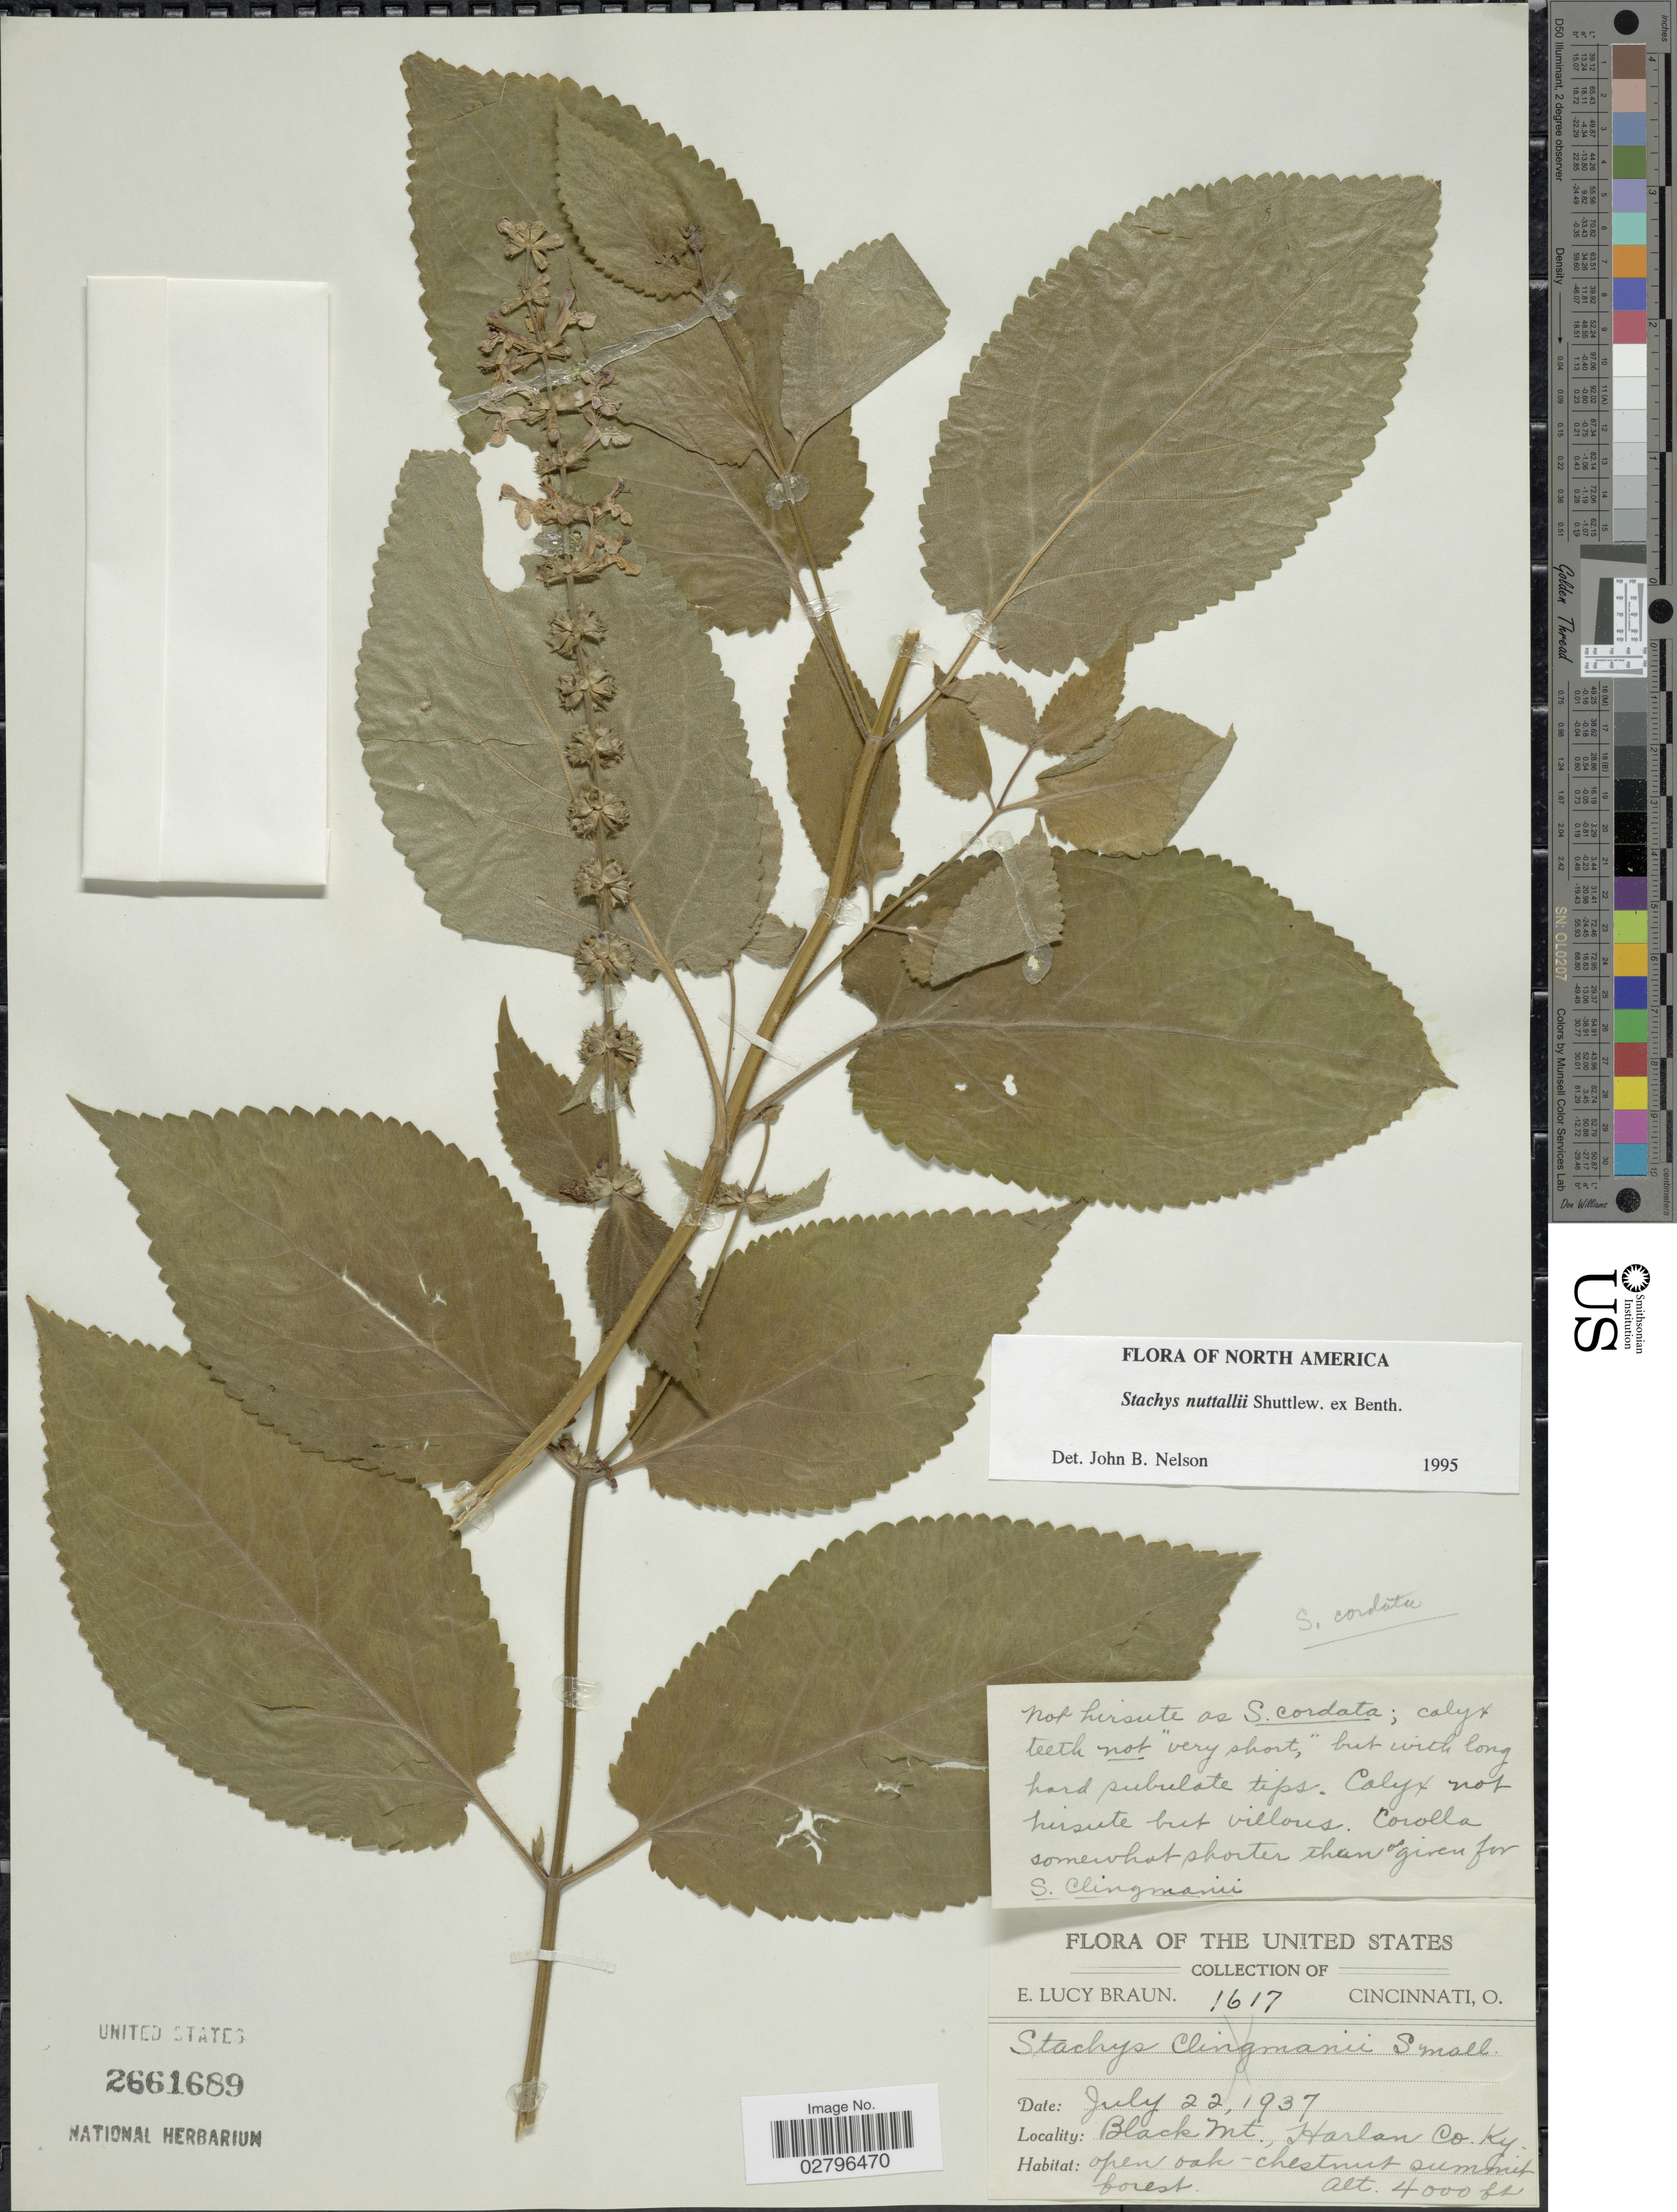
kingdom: Plantae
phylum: Tracheophyta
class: Magnoliopsida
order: Lamiales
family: Lamiaceae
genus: Stachys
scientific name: Stachys nuttallii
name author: Shuttlew. ex Benth.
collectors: E. L. Braun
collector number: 1617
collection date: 1937-07-22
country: United States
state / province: Kentucky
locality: Black Mt., Harlan Co.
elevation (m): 1219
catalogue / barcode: US 2661689